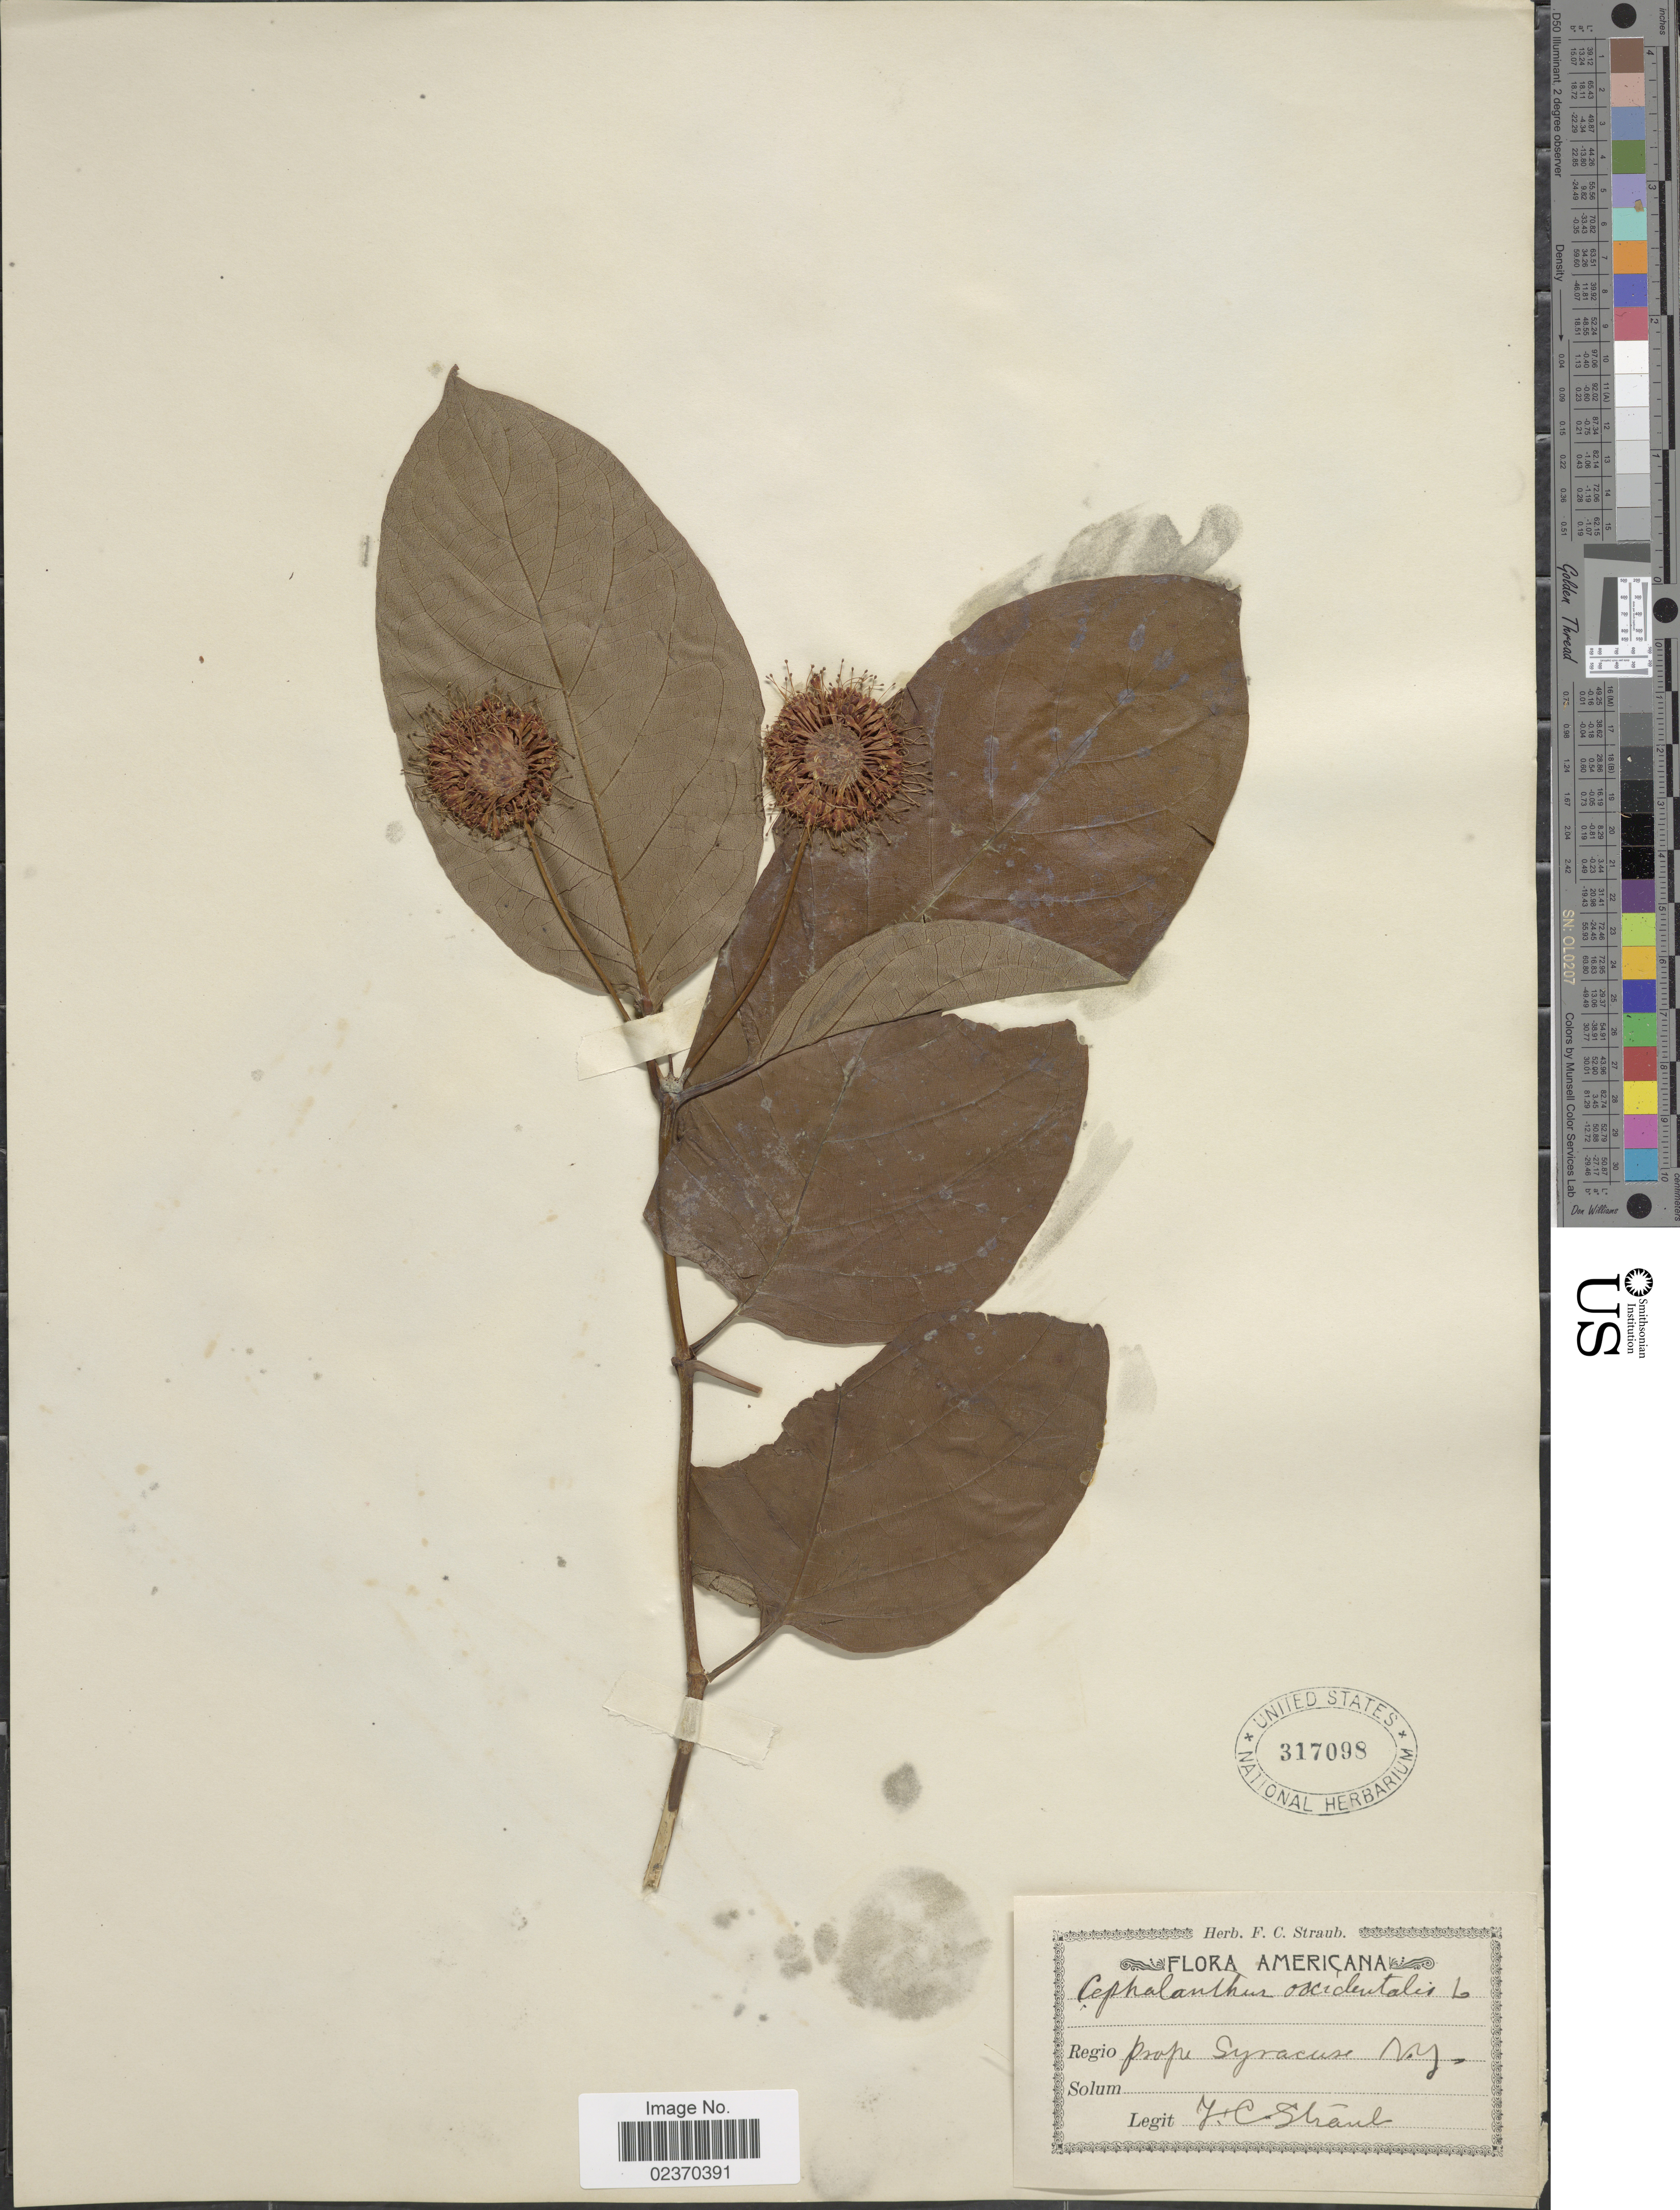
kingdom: Plantae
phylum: Tracheophyta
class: Magnoliopsida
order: Gentianales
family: Rubiaceae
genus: Cephalanthus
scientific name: Cephalanthus occidentalis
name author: L.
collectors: J. Straub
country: United States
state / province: New York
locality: Prope Syracuse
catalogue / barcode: US 317098